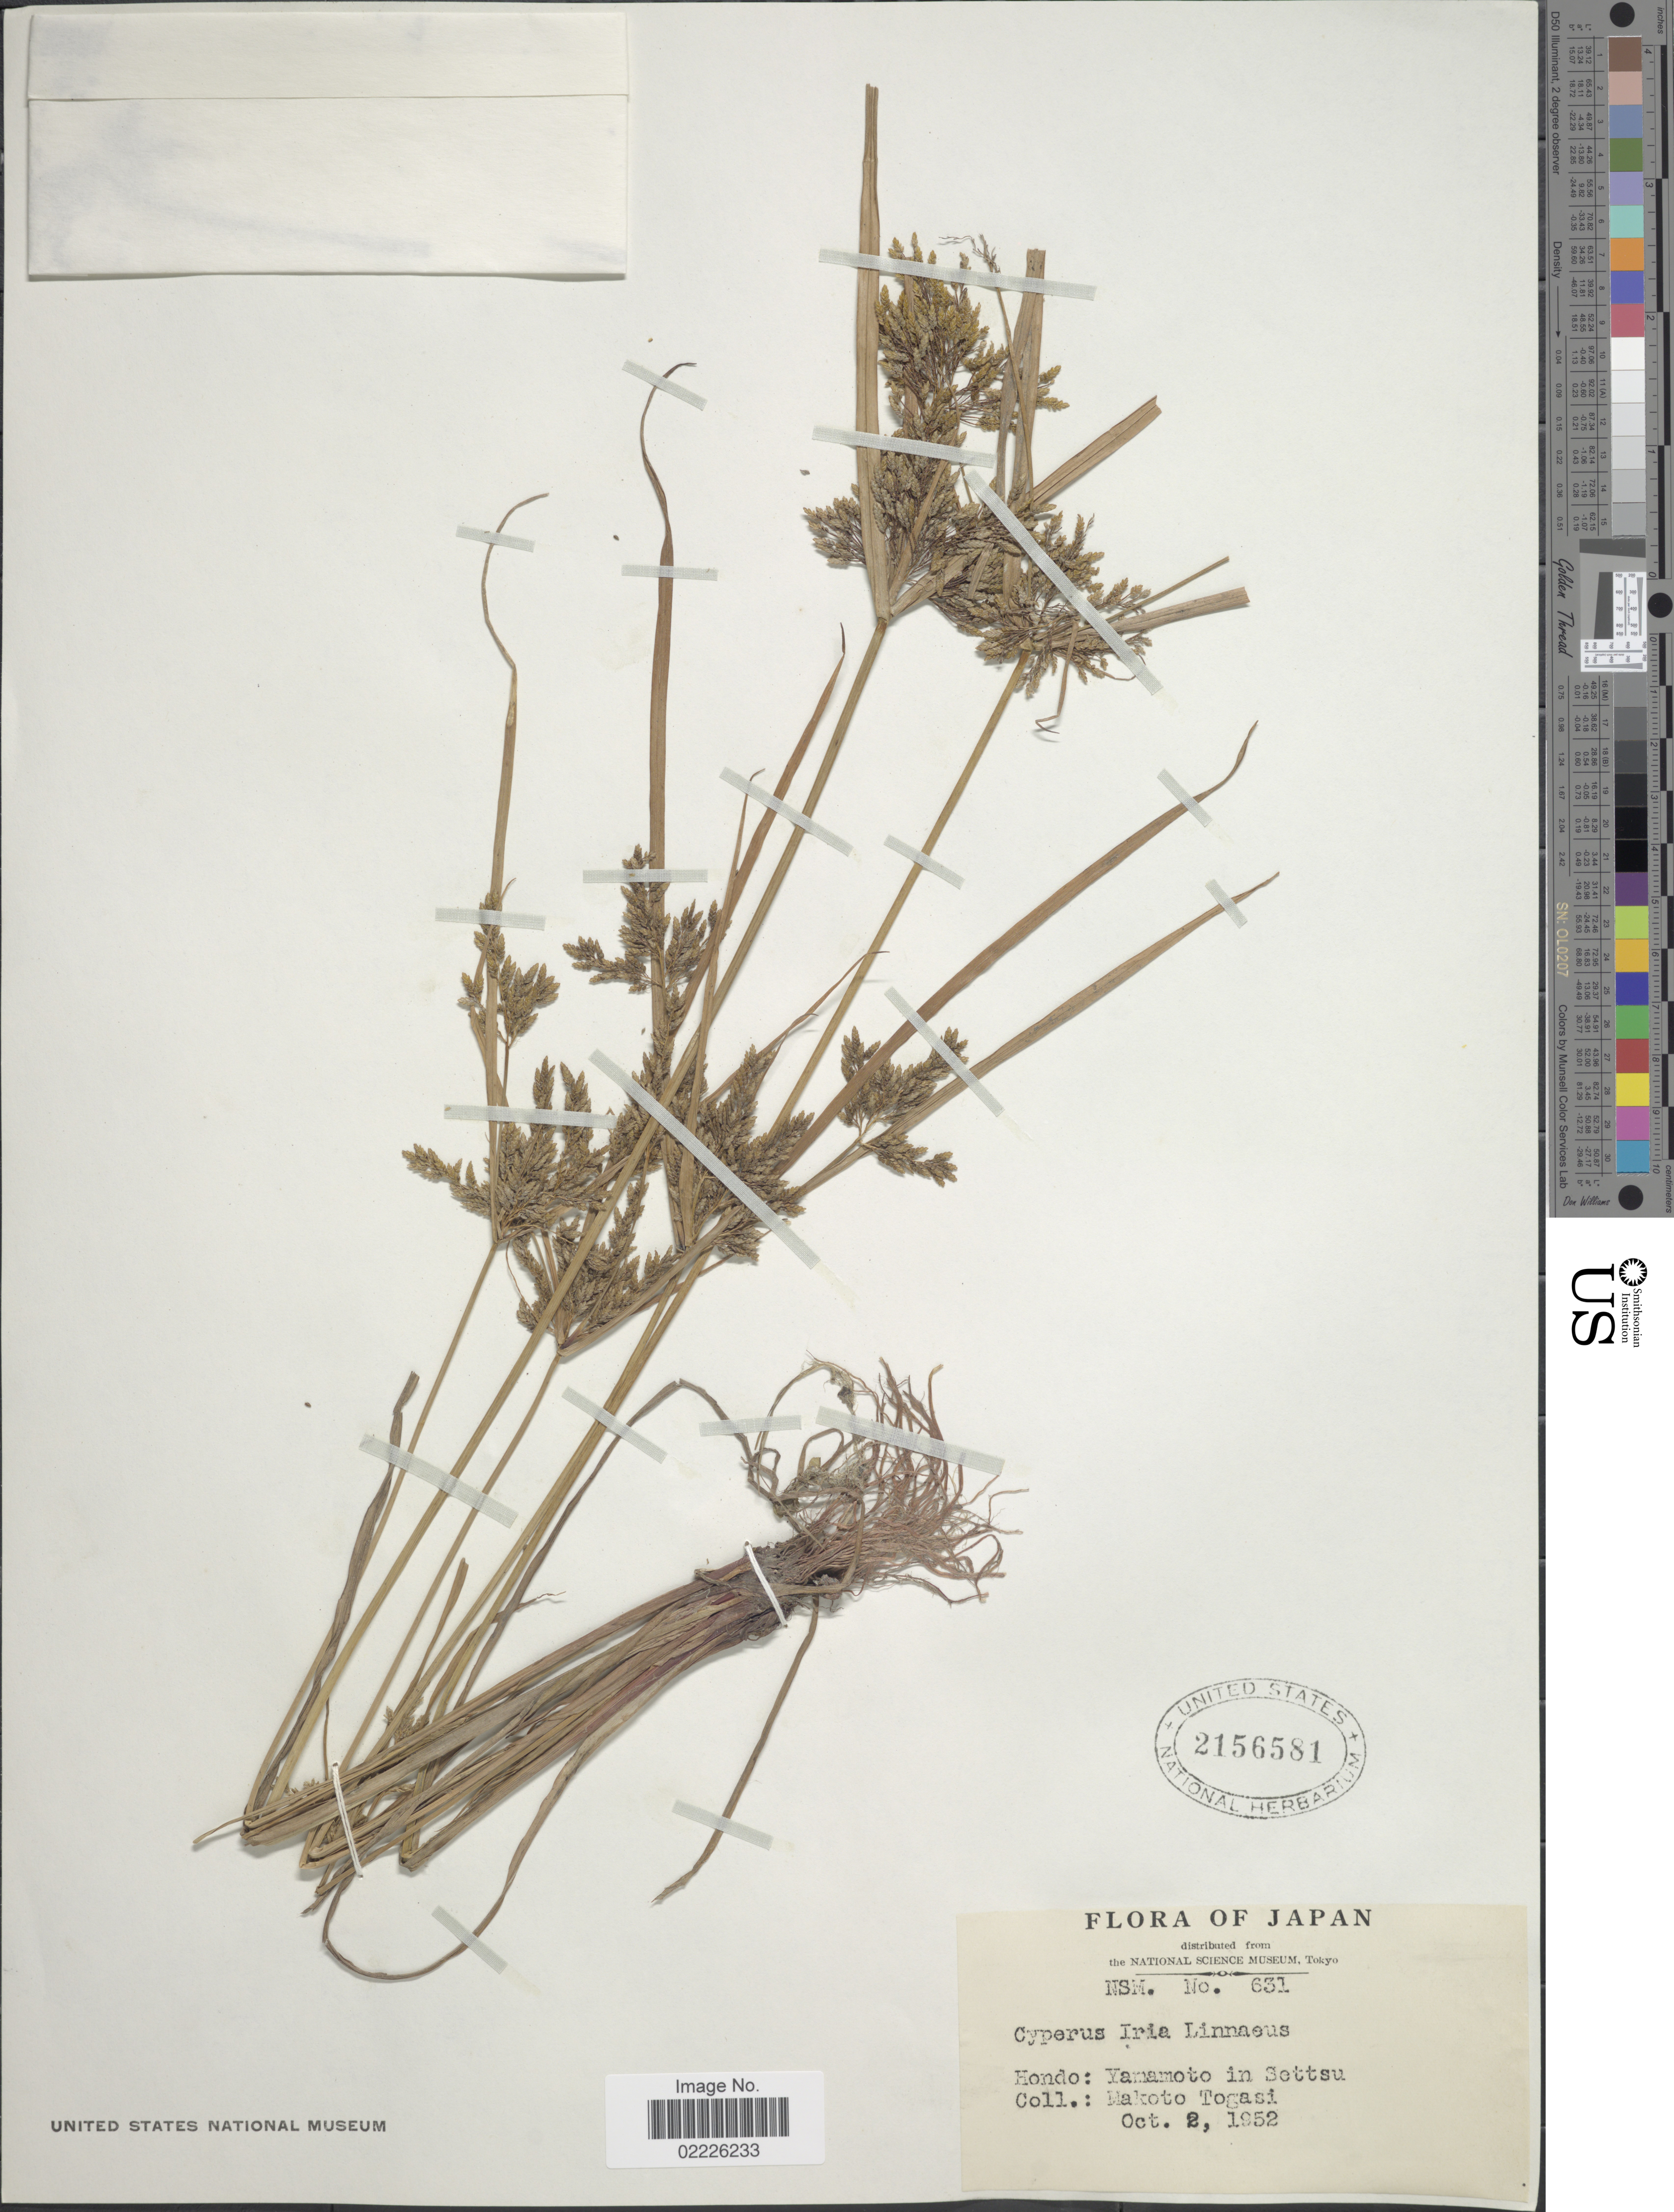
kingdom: Plantae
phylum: Tracheophyta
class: Liliopsida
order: Poales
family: Cyperaceae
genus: Cyperus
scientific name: Cyperus iria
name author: L.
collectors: M. Togasi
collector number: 631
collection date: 1952-10-02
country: Japan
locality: Yamamoto in Settsu.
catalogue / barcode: US 2156581